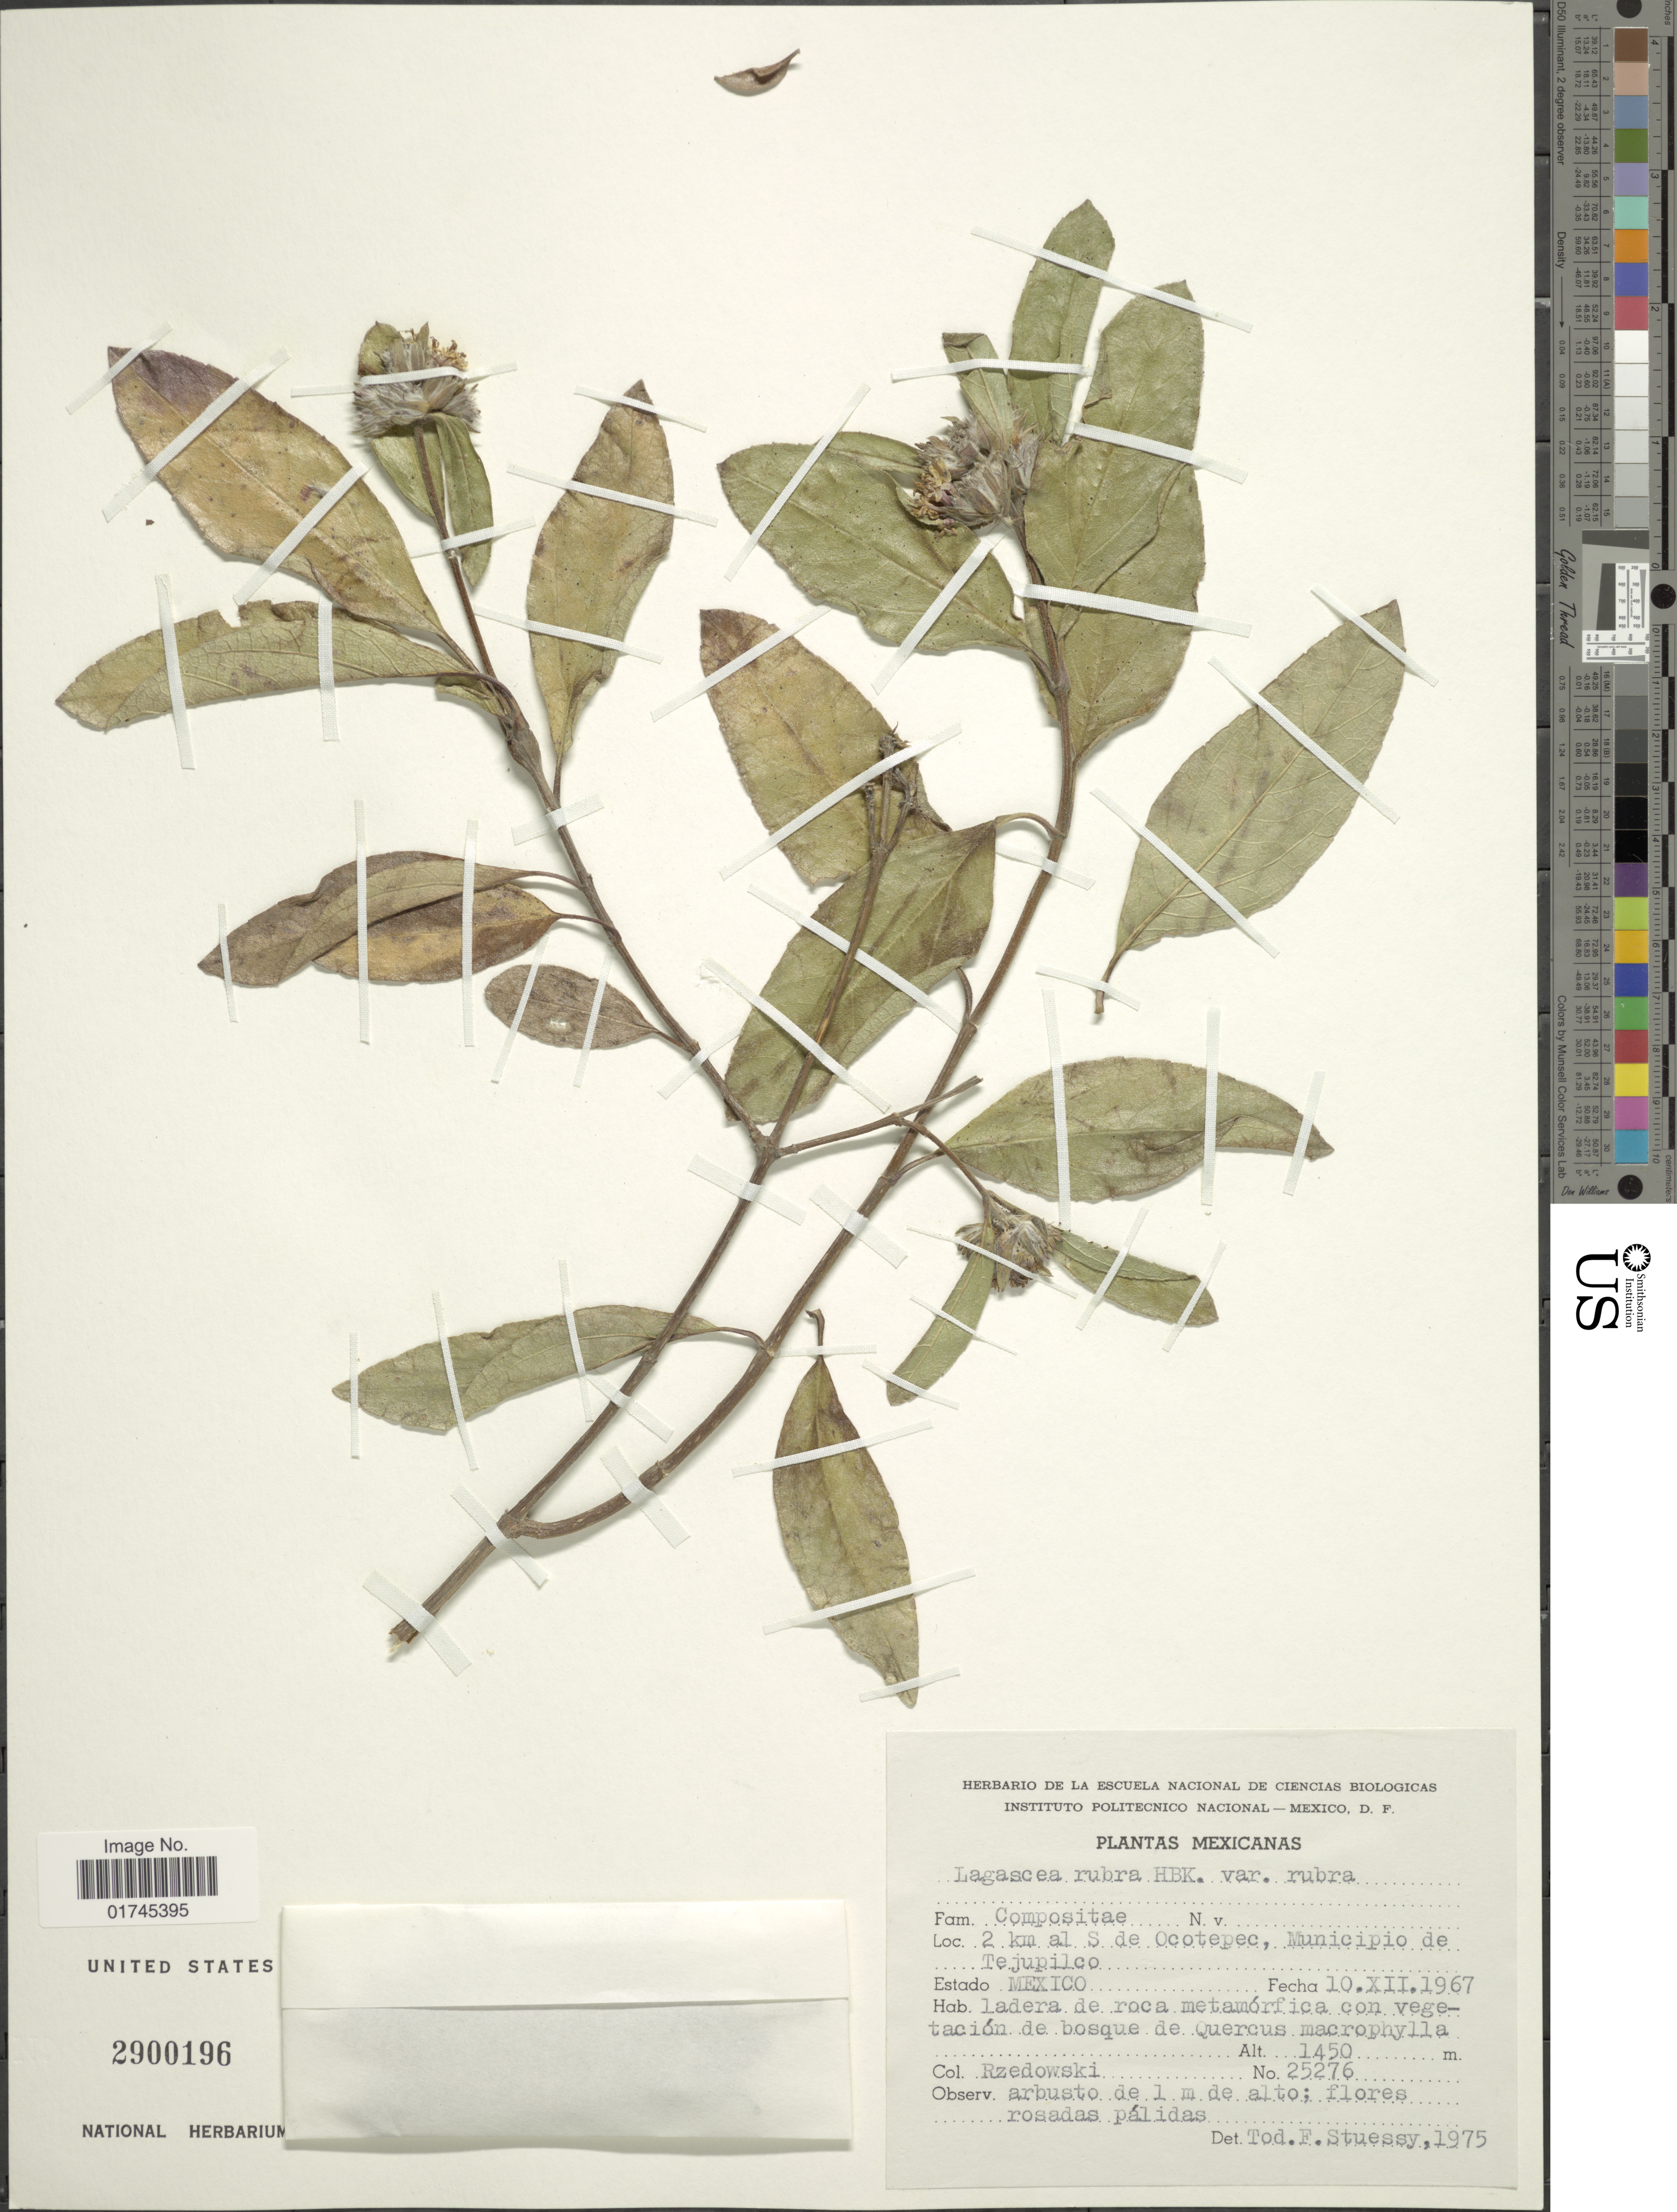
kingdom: Plantae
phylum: Tracheophyta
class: Magnoliopsida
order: Asterales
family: Asteraceae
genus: Lagascea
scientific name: Lagascea rigida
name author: Cav.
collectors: Rzedowski, --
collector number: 25276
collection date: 1967-12-10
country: Mexico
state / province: México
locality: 2 km al S de Ocotepec, Municipio de Tejupilco.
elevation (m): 1450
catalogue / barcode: US 2900196